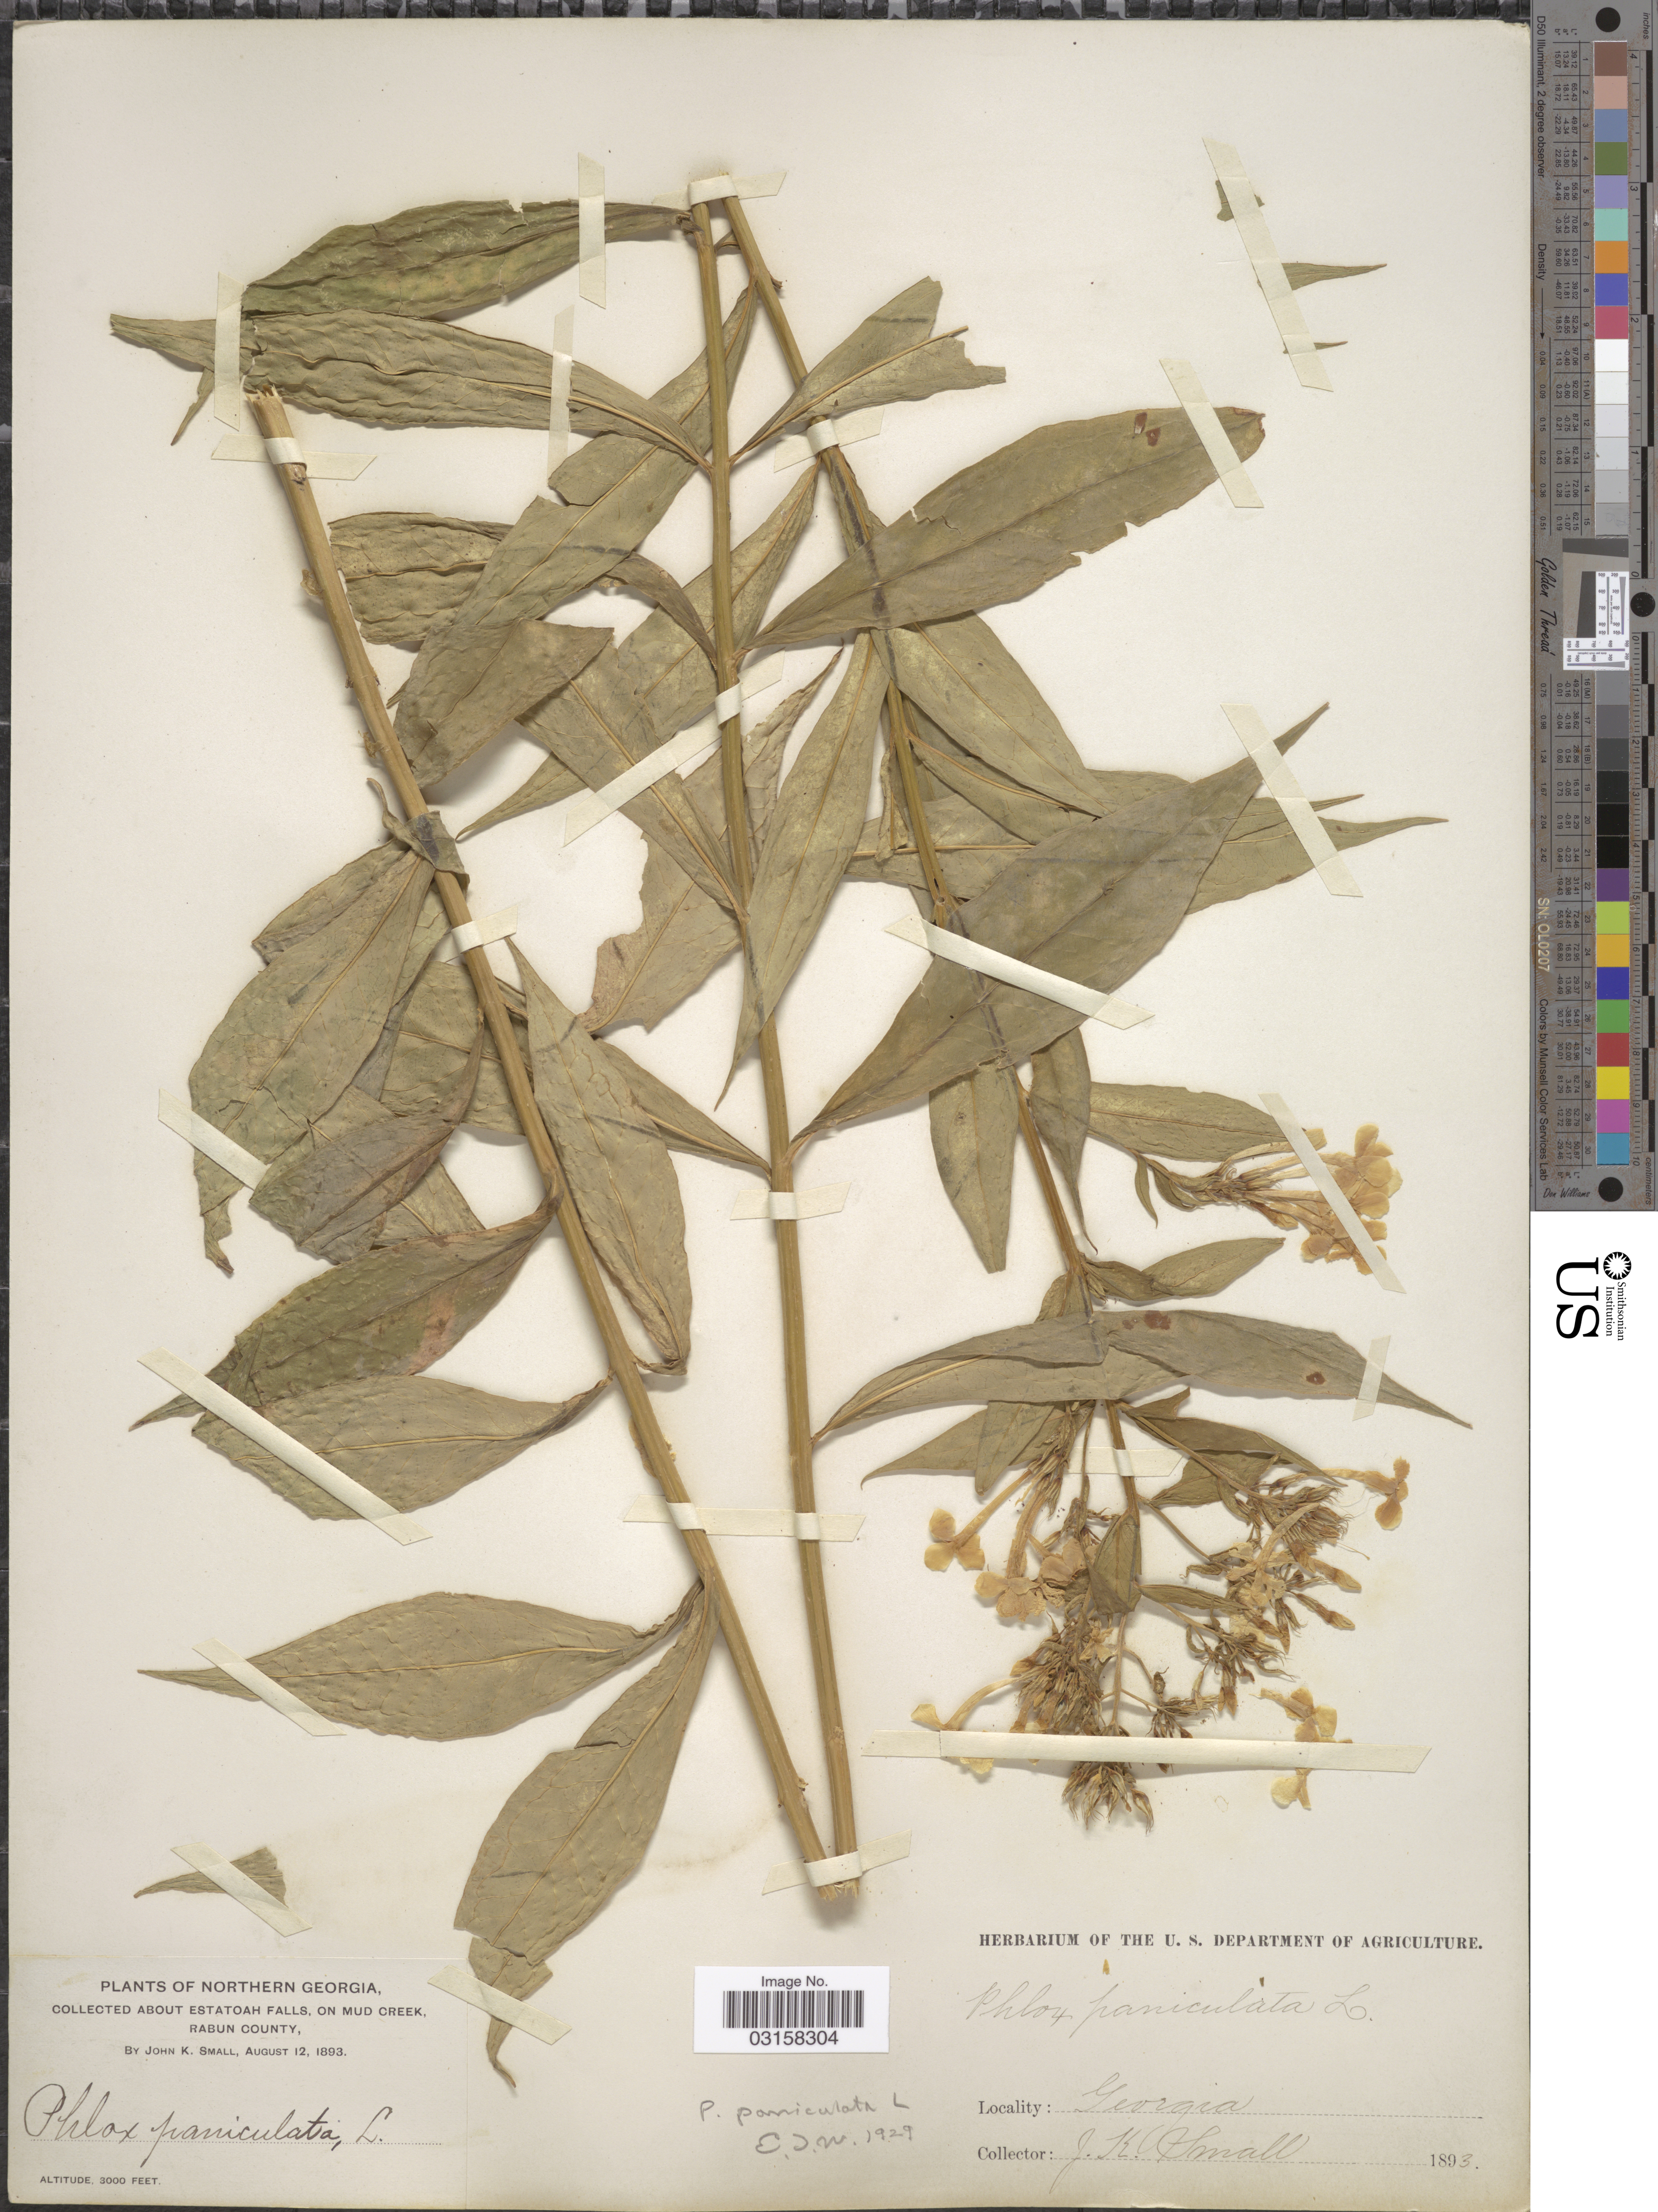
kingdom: Plantae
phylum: Tracheophyta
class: Magnoliopsida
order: Ericales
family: Polemoniaceae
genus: Phlox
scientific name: Phlox paniculata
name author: L.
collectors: J. K. Small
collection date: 1893-08-12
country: United States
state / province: Georgia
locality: Northern Georgia. About Estatoah Falls, on Mud Creek, Rabun County.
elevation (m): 914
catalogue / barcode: US 103183